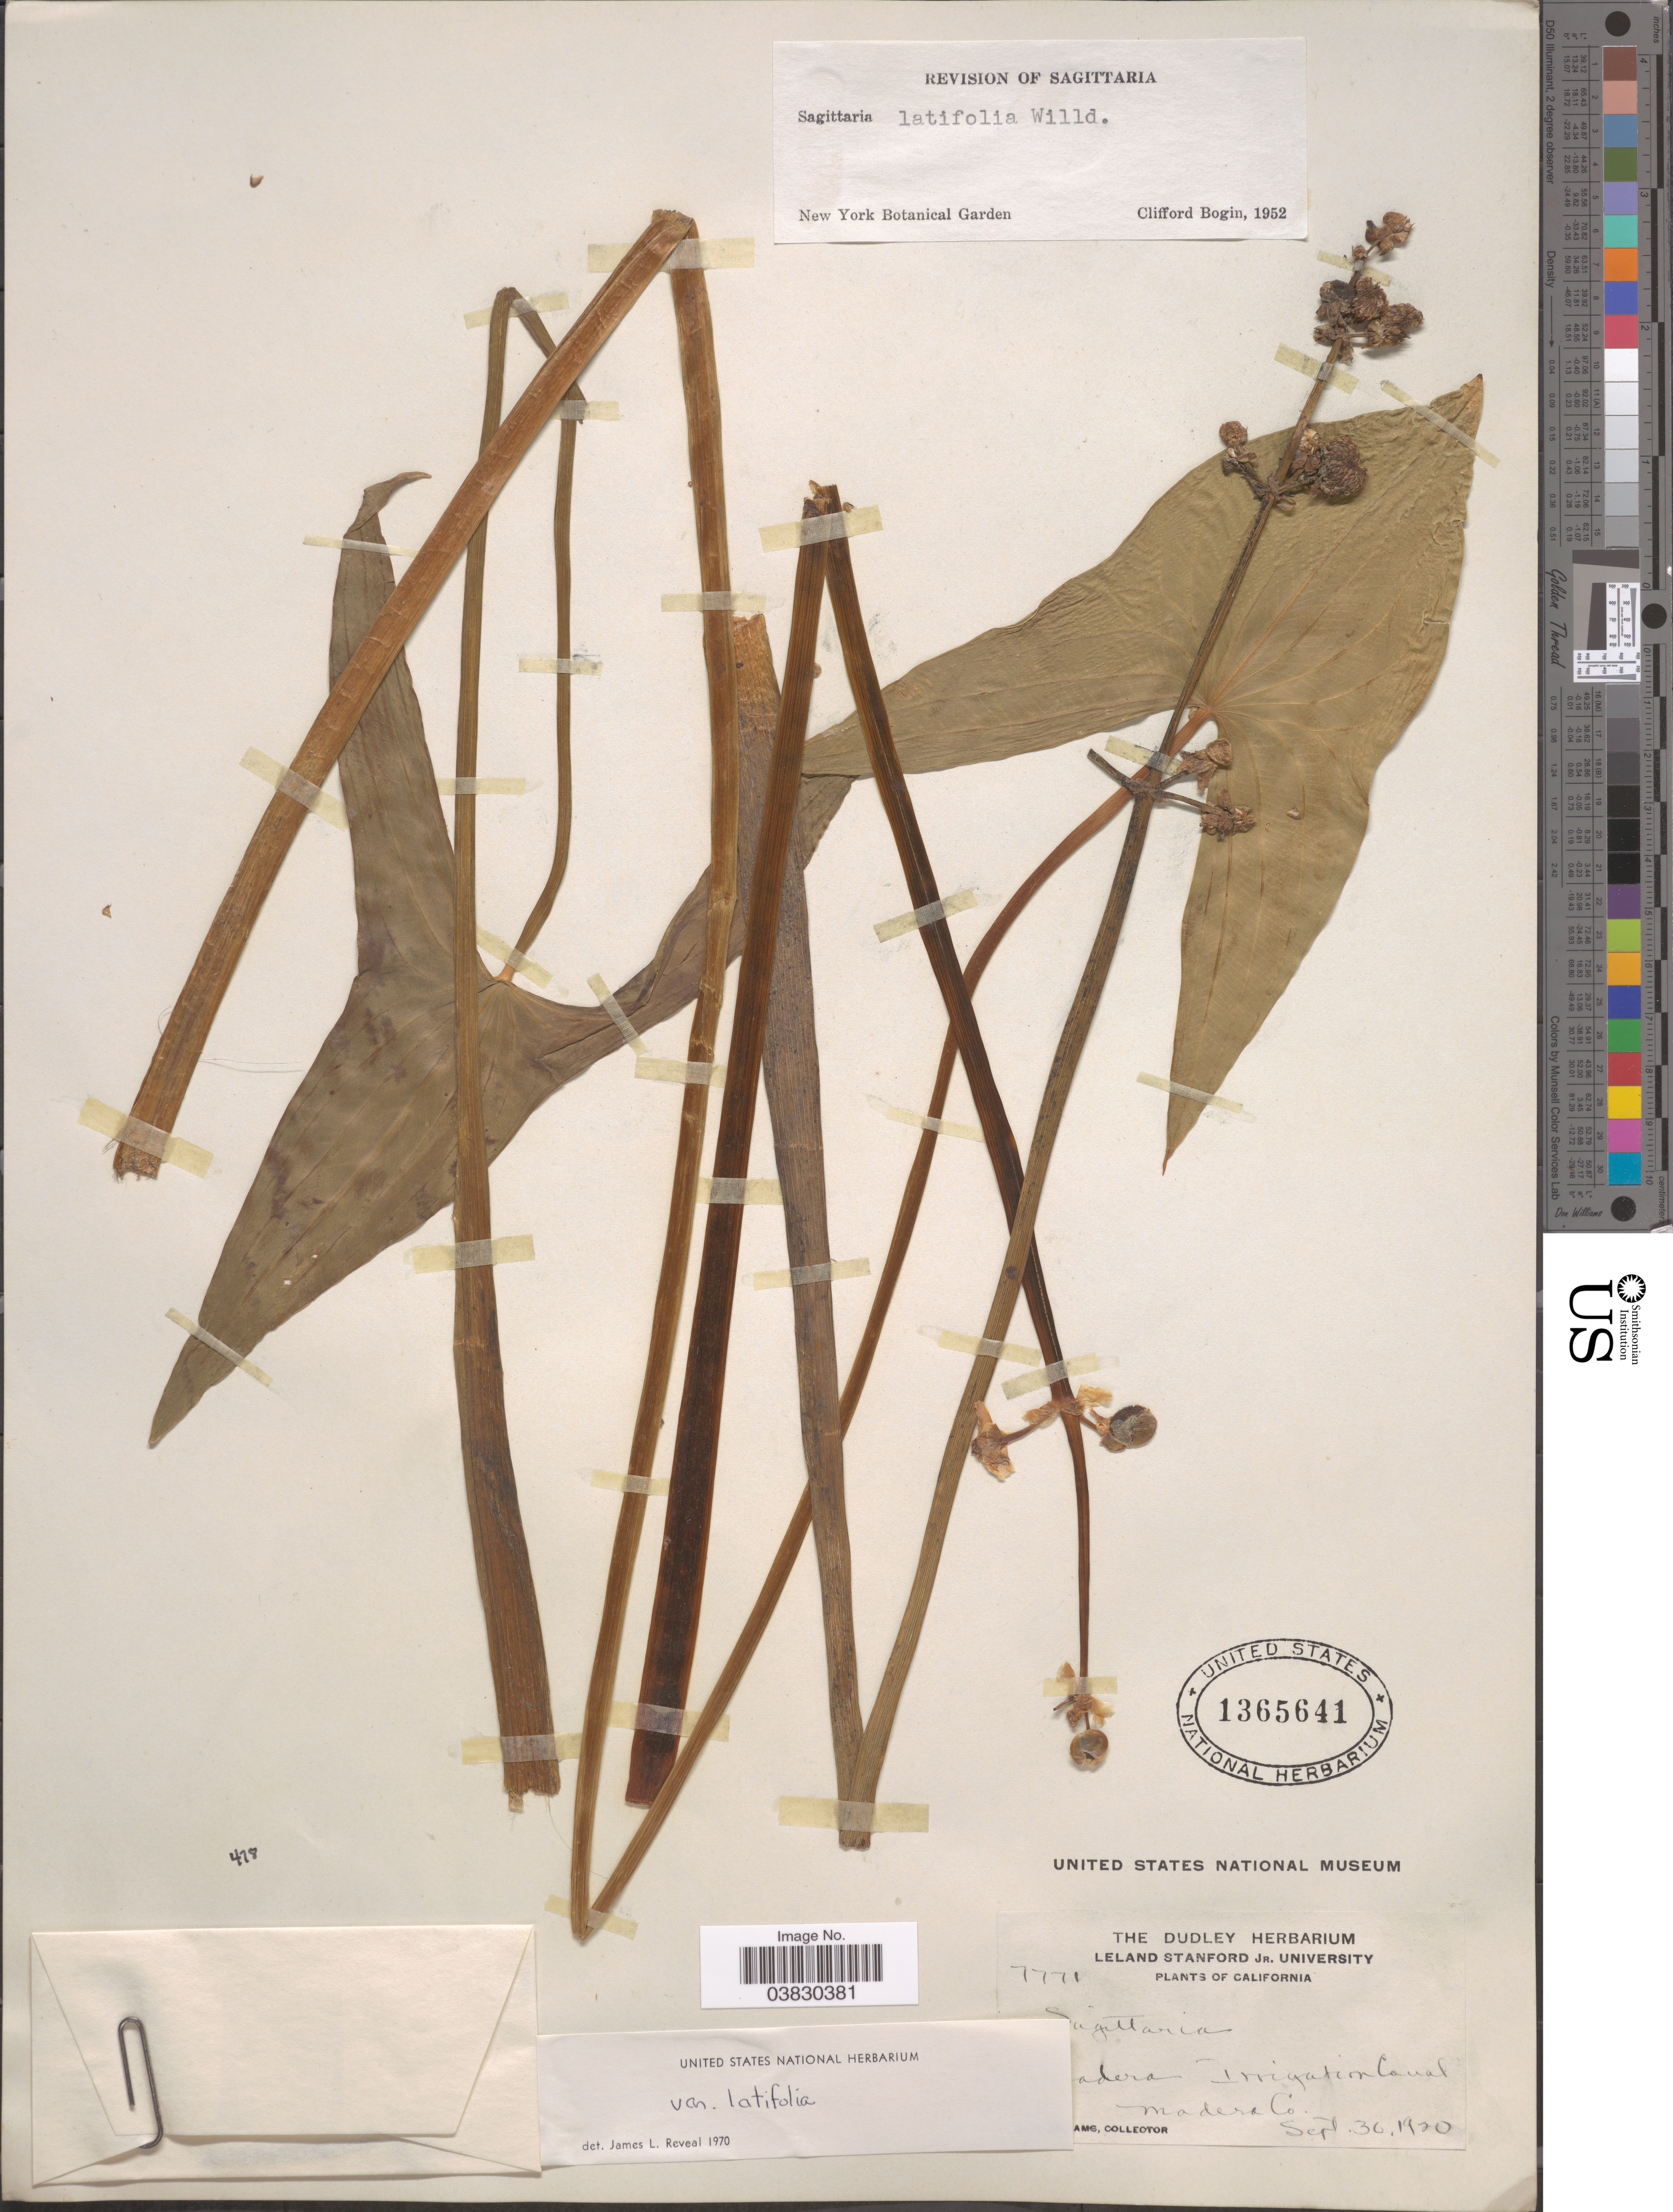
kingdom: Plantae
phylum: Tracheophyta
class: Liliopsida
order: Alismatales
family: Alismataceae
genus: Sagittaria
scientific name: Sagittaria latifolia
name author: Willd.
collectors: L. Abrams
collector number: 7771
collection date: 1920-09-30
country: United States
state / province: California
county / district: Madera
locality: Madera Irrigation Canal. Madera Co.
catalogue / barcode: US 1365641